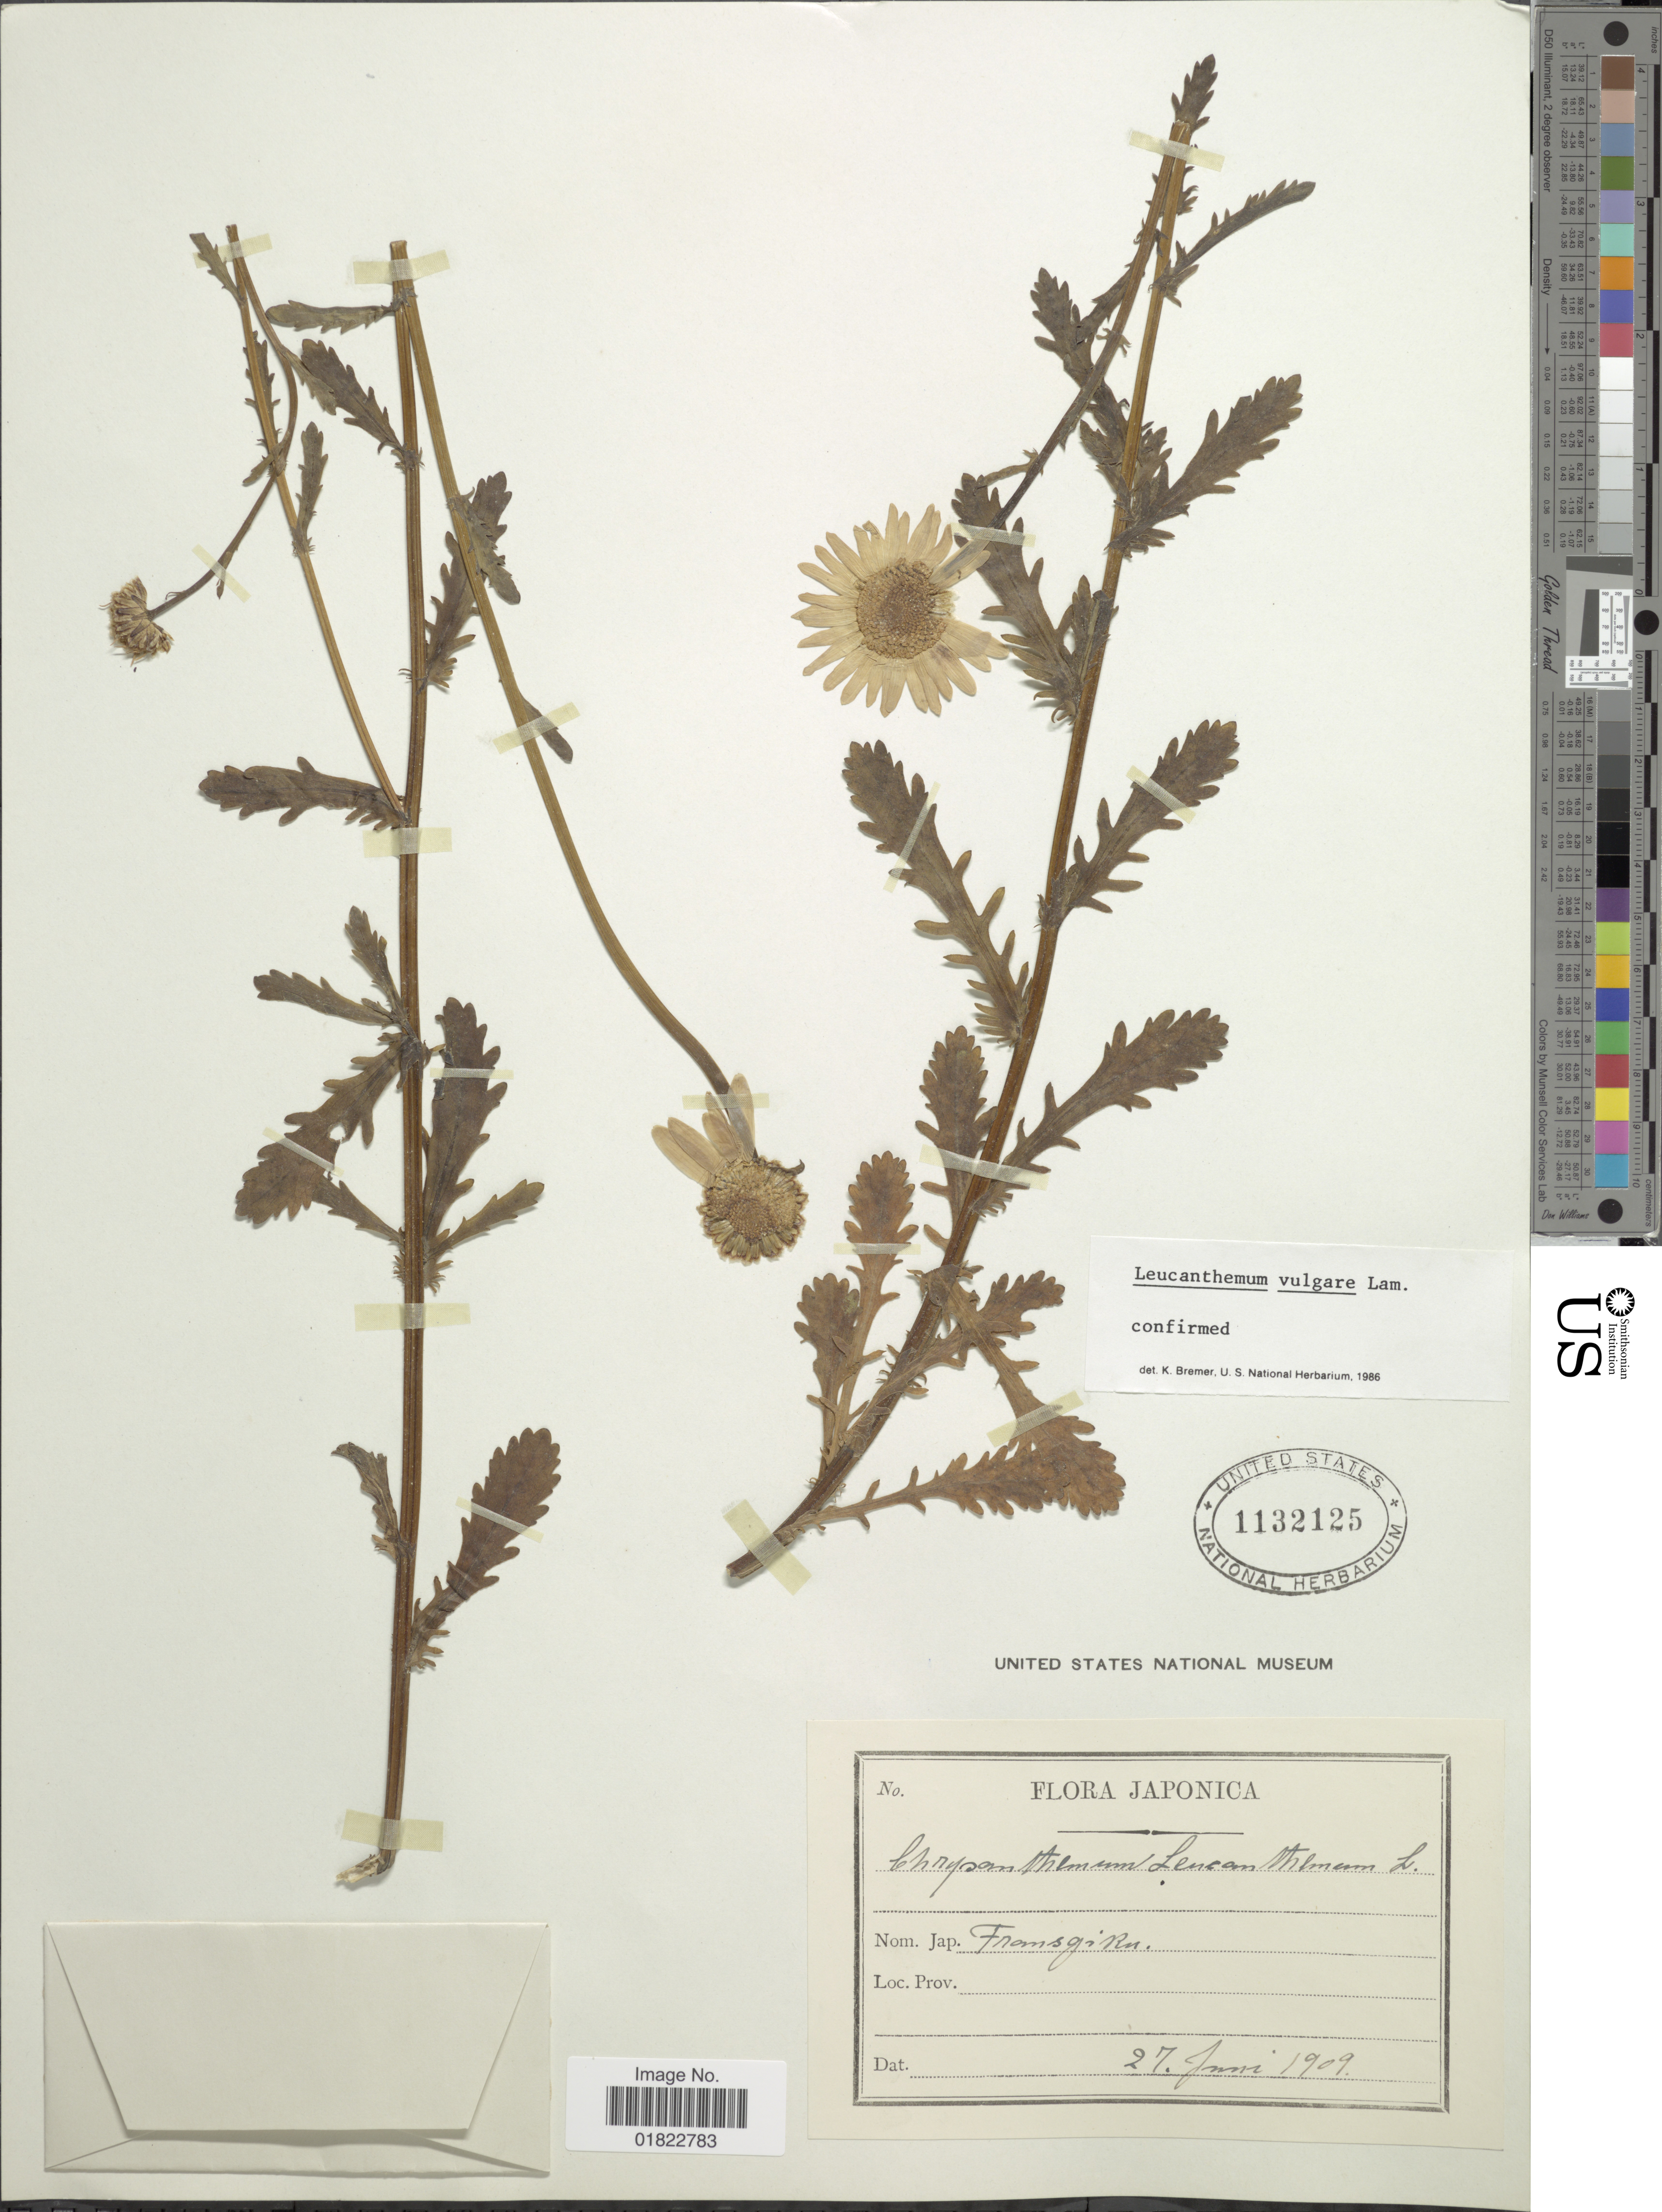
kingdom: Plantae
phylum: Tracheophyta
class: Magnoliopsida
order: Asterales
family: Asteraceae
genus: Leucanthemum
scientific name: Leucanthemum vulgare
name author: Lam.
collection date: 1909-06-27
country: Japan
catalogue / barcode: US 1132125